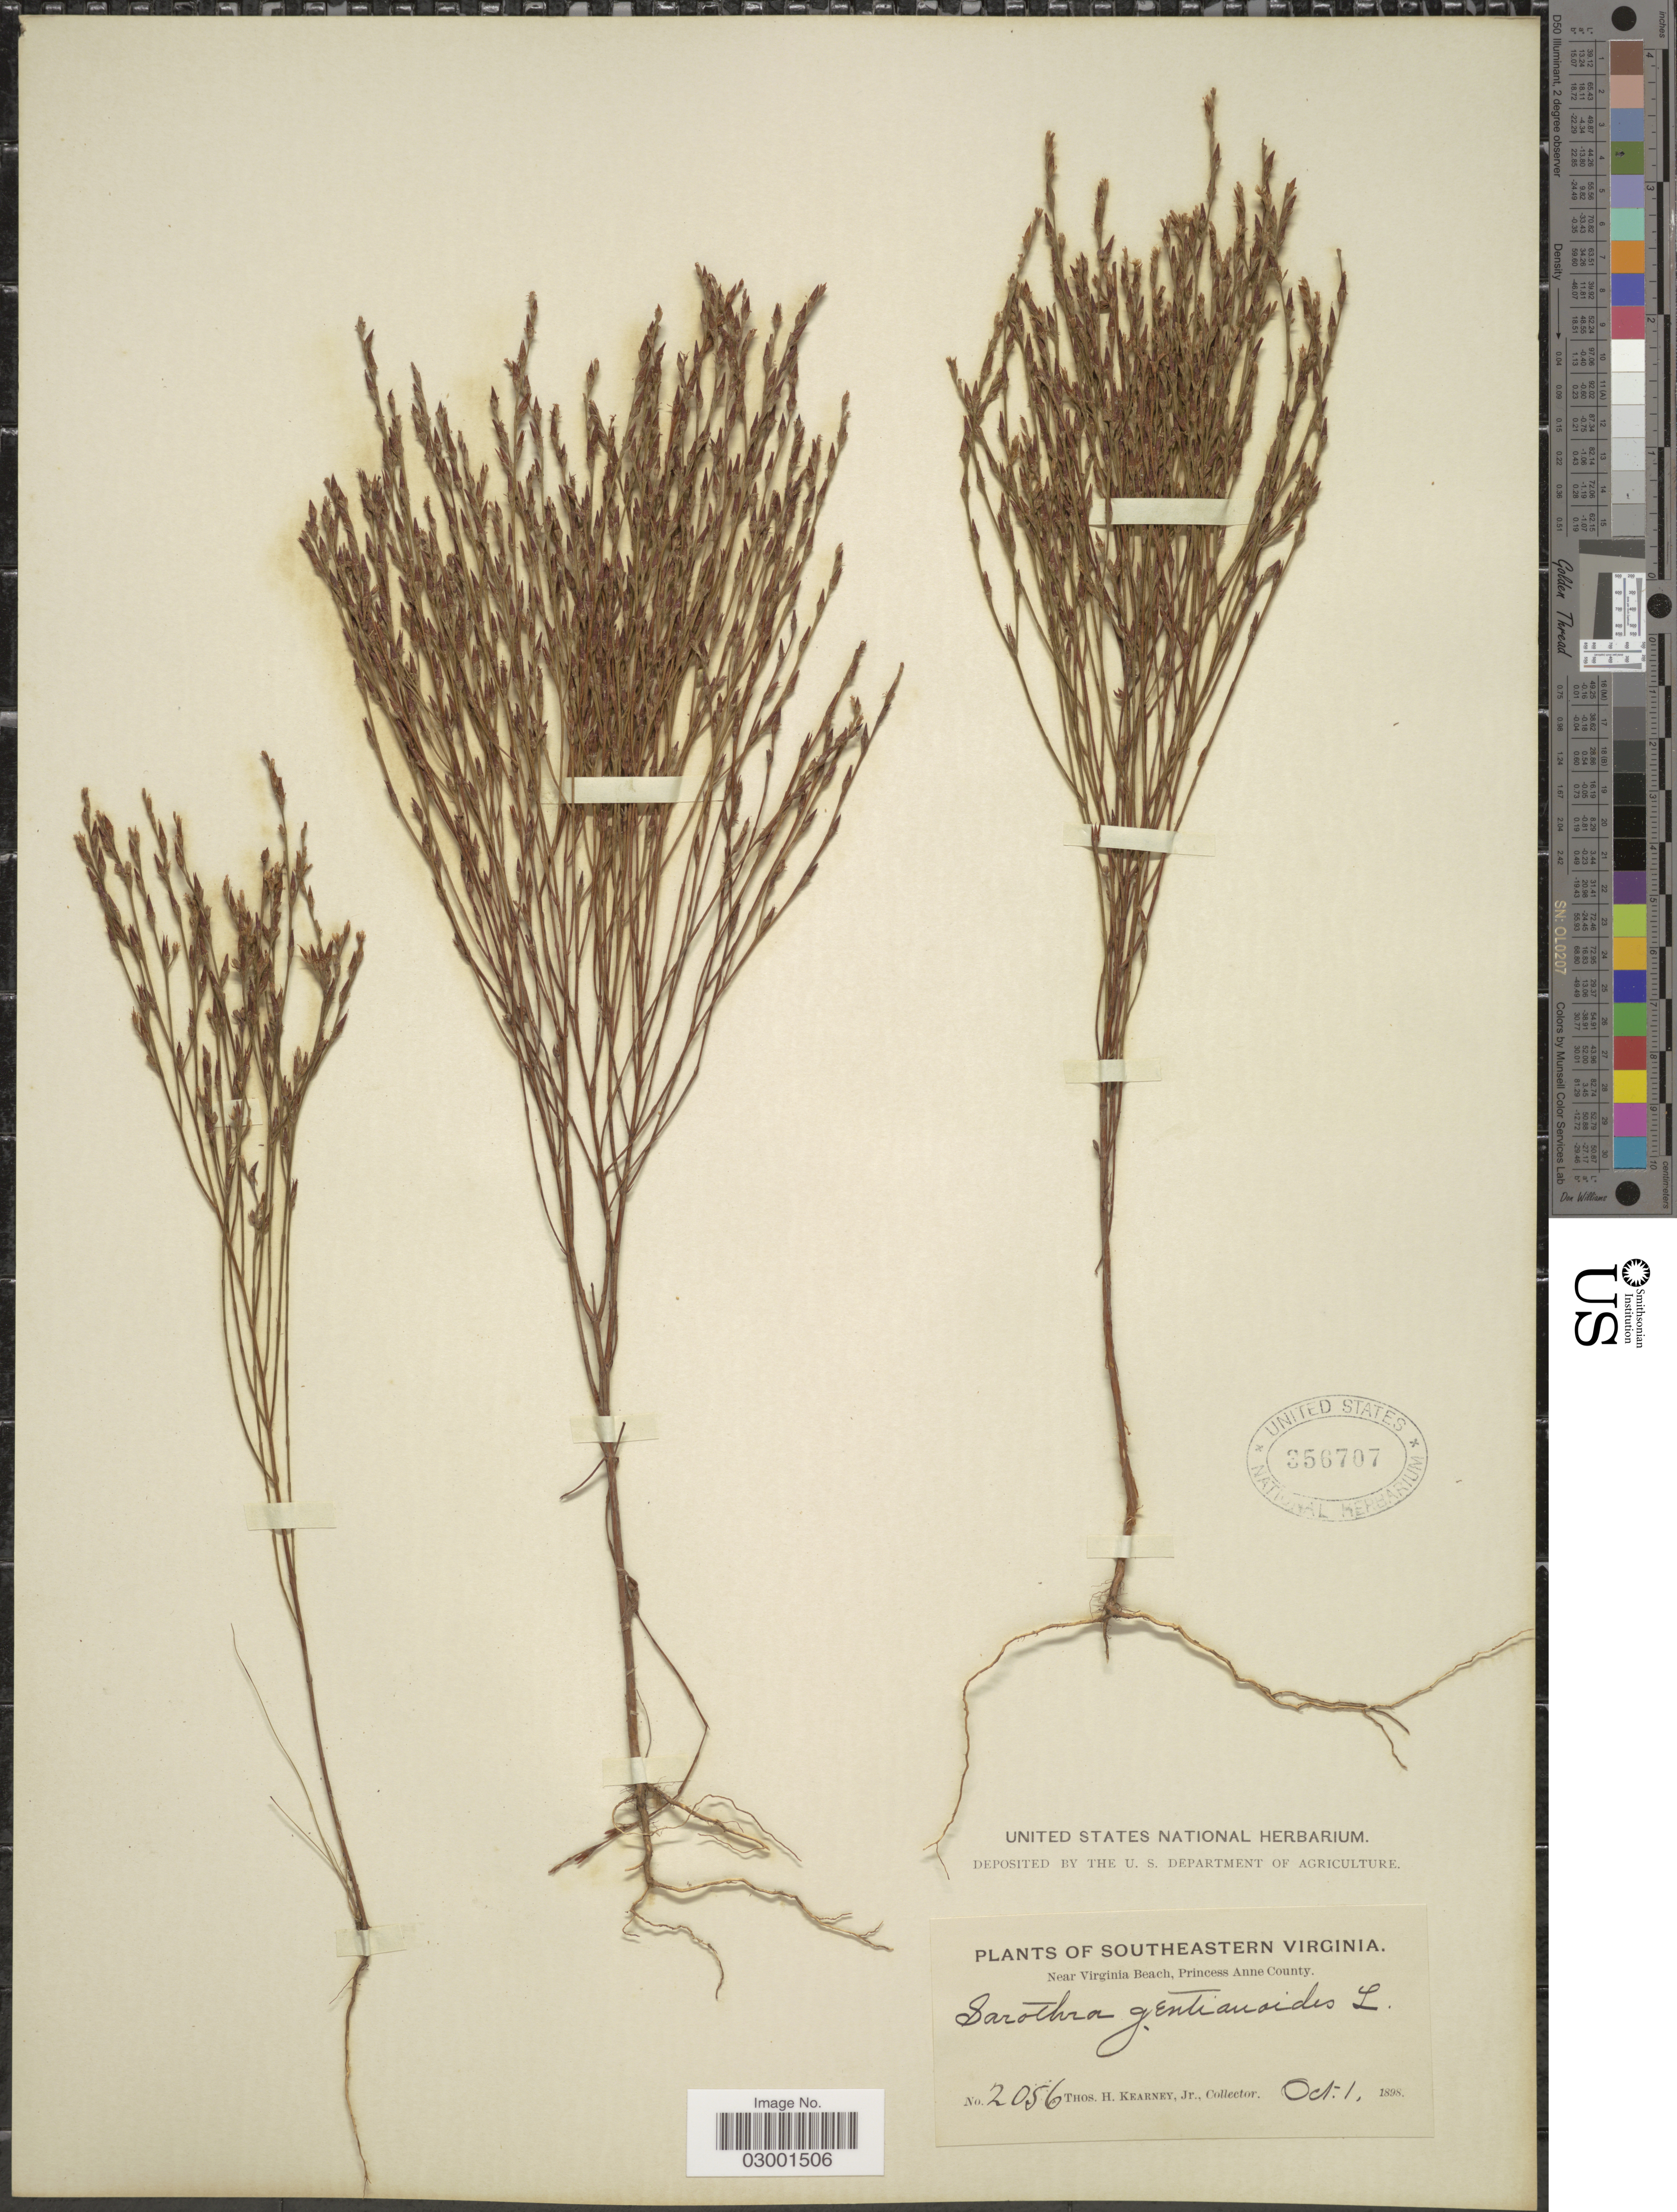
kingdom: Plantae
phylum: Tracheophyta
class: Magnoliopsida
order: Malpighiales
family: Hypericaceae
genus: Hypericum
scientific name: Hypericum gentianoides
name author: (L.) Britton, Stearns & Poggenb.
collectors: T. H. Kearney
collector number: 2056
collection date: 1898-10-01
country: United States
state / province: Virginia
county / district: City of Virginia Beach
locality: Southeastern Virginia, near Virginia Beach, Princess Anne (=historic county name) County.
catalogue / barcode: US 356707